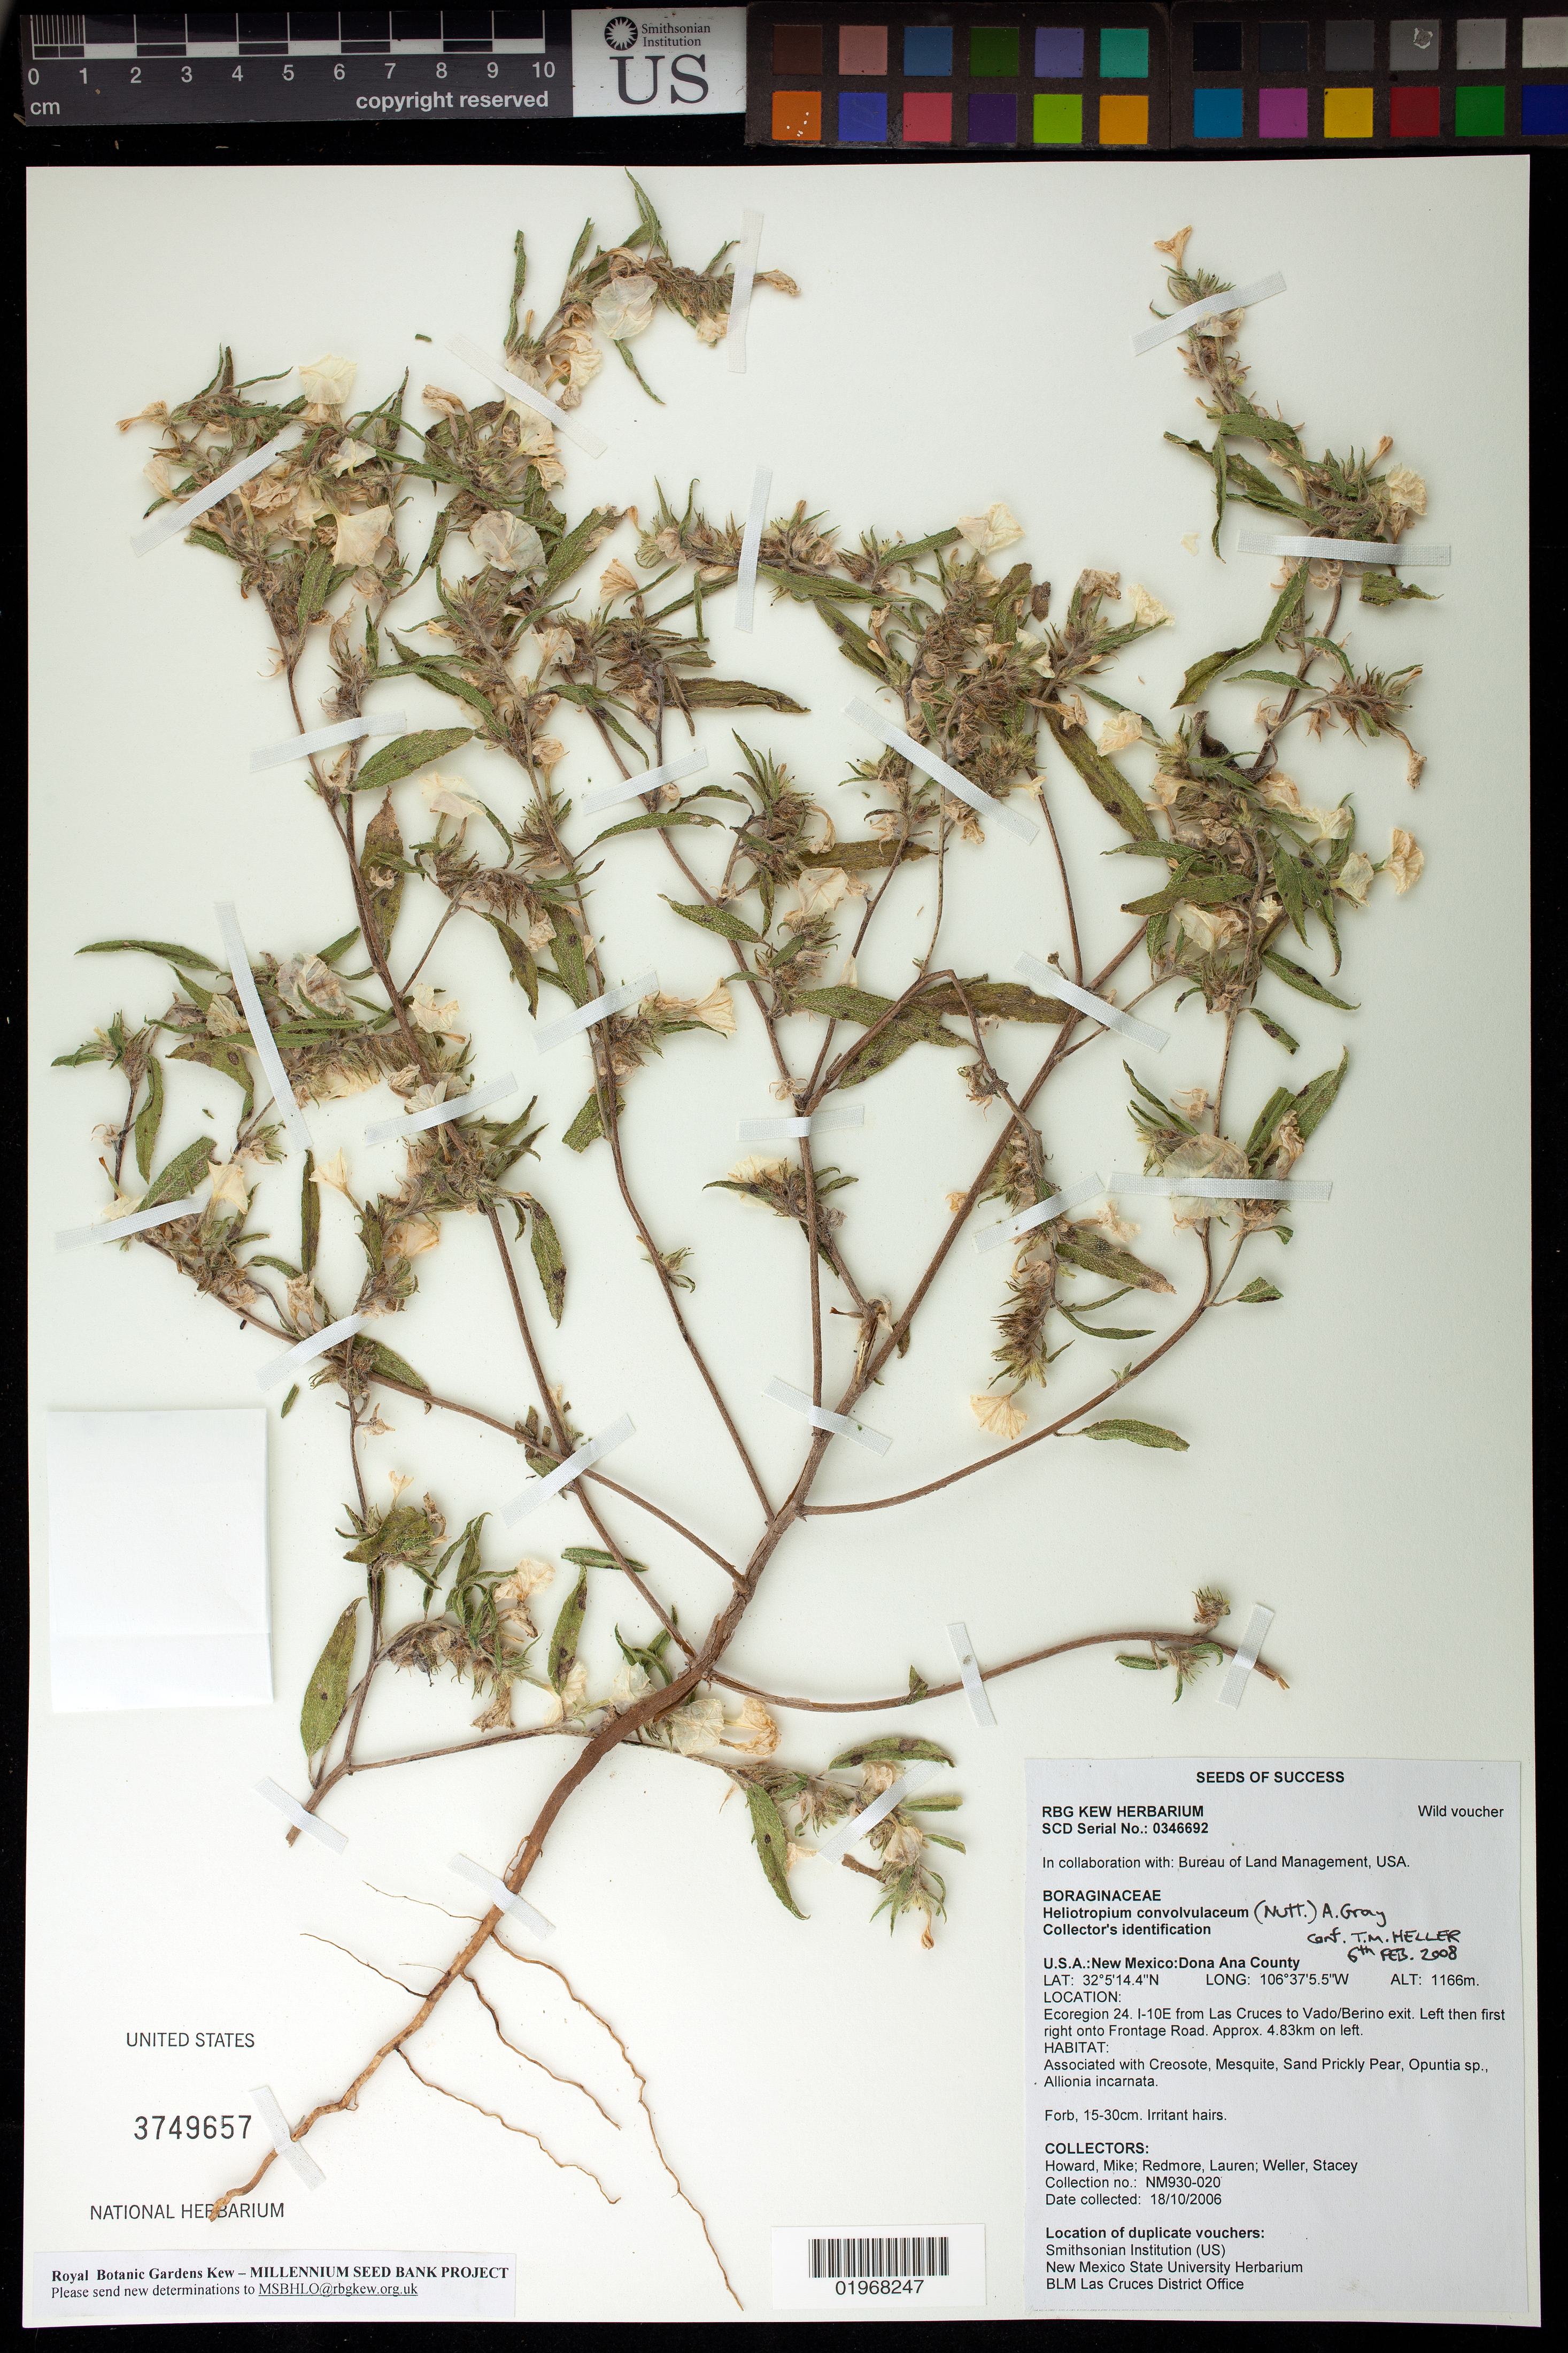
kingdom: Plantae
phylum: Tracheophyta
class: Magnoliopsida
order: Boraginales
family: Heliotropiaceae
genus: Heliotropium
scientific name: Heliotropium convolvulaceum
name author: (Nutt.) A. Gray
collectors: M. Howard, L. Redmore & S. Weller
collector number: NM930-020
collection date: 2006-10-18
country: United States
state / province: New Mexico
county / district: Dona Ana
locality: I-10E from Las Cruces to Vado Berino exit, first right into Frontage Rd approx. 4.83 km on left.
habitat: With Creosote, Masquite, Sand Prickly Pear, Opuntia sp, Allionia incarnata.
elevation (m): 1166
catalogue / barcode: US 3749657